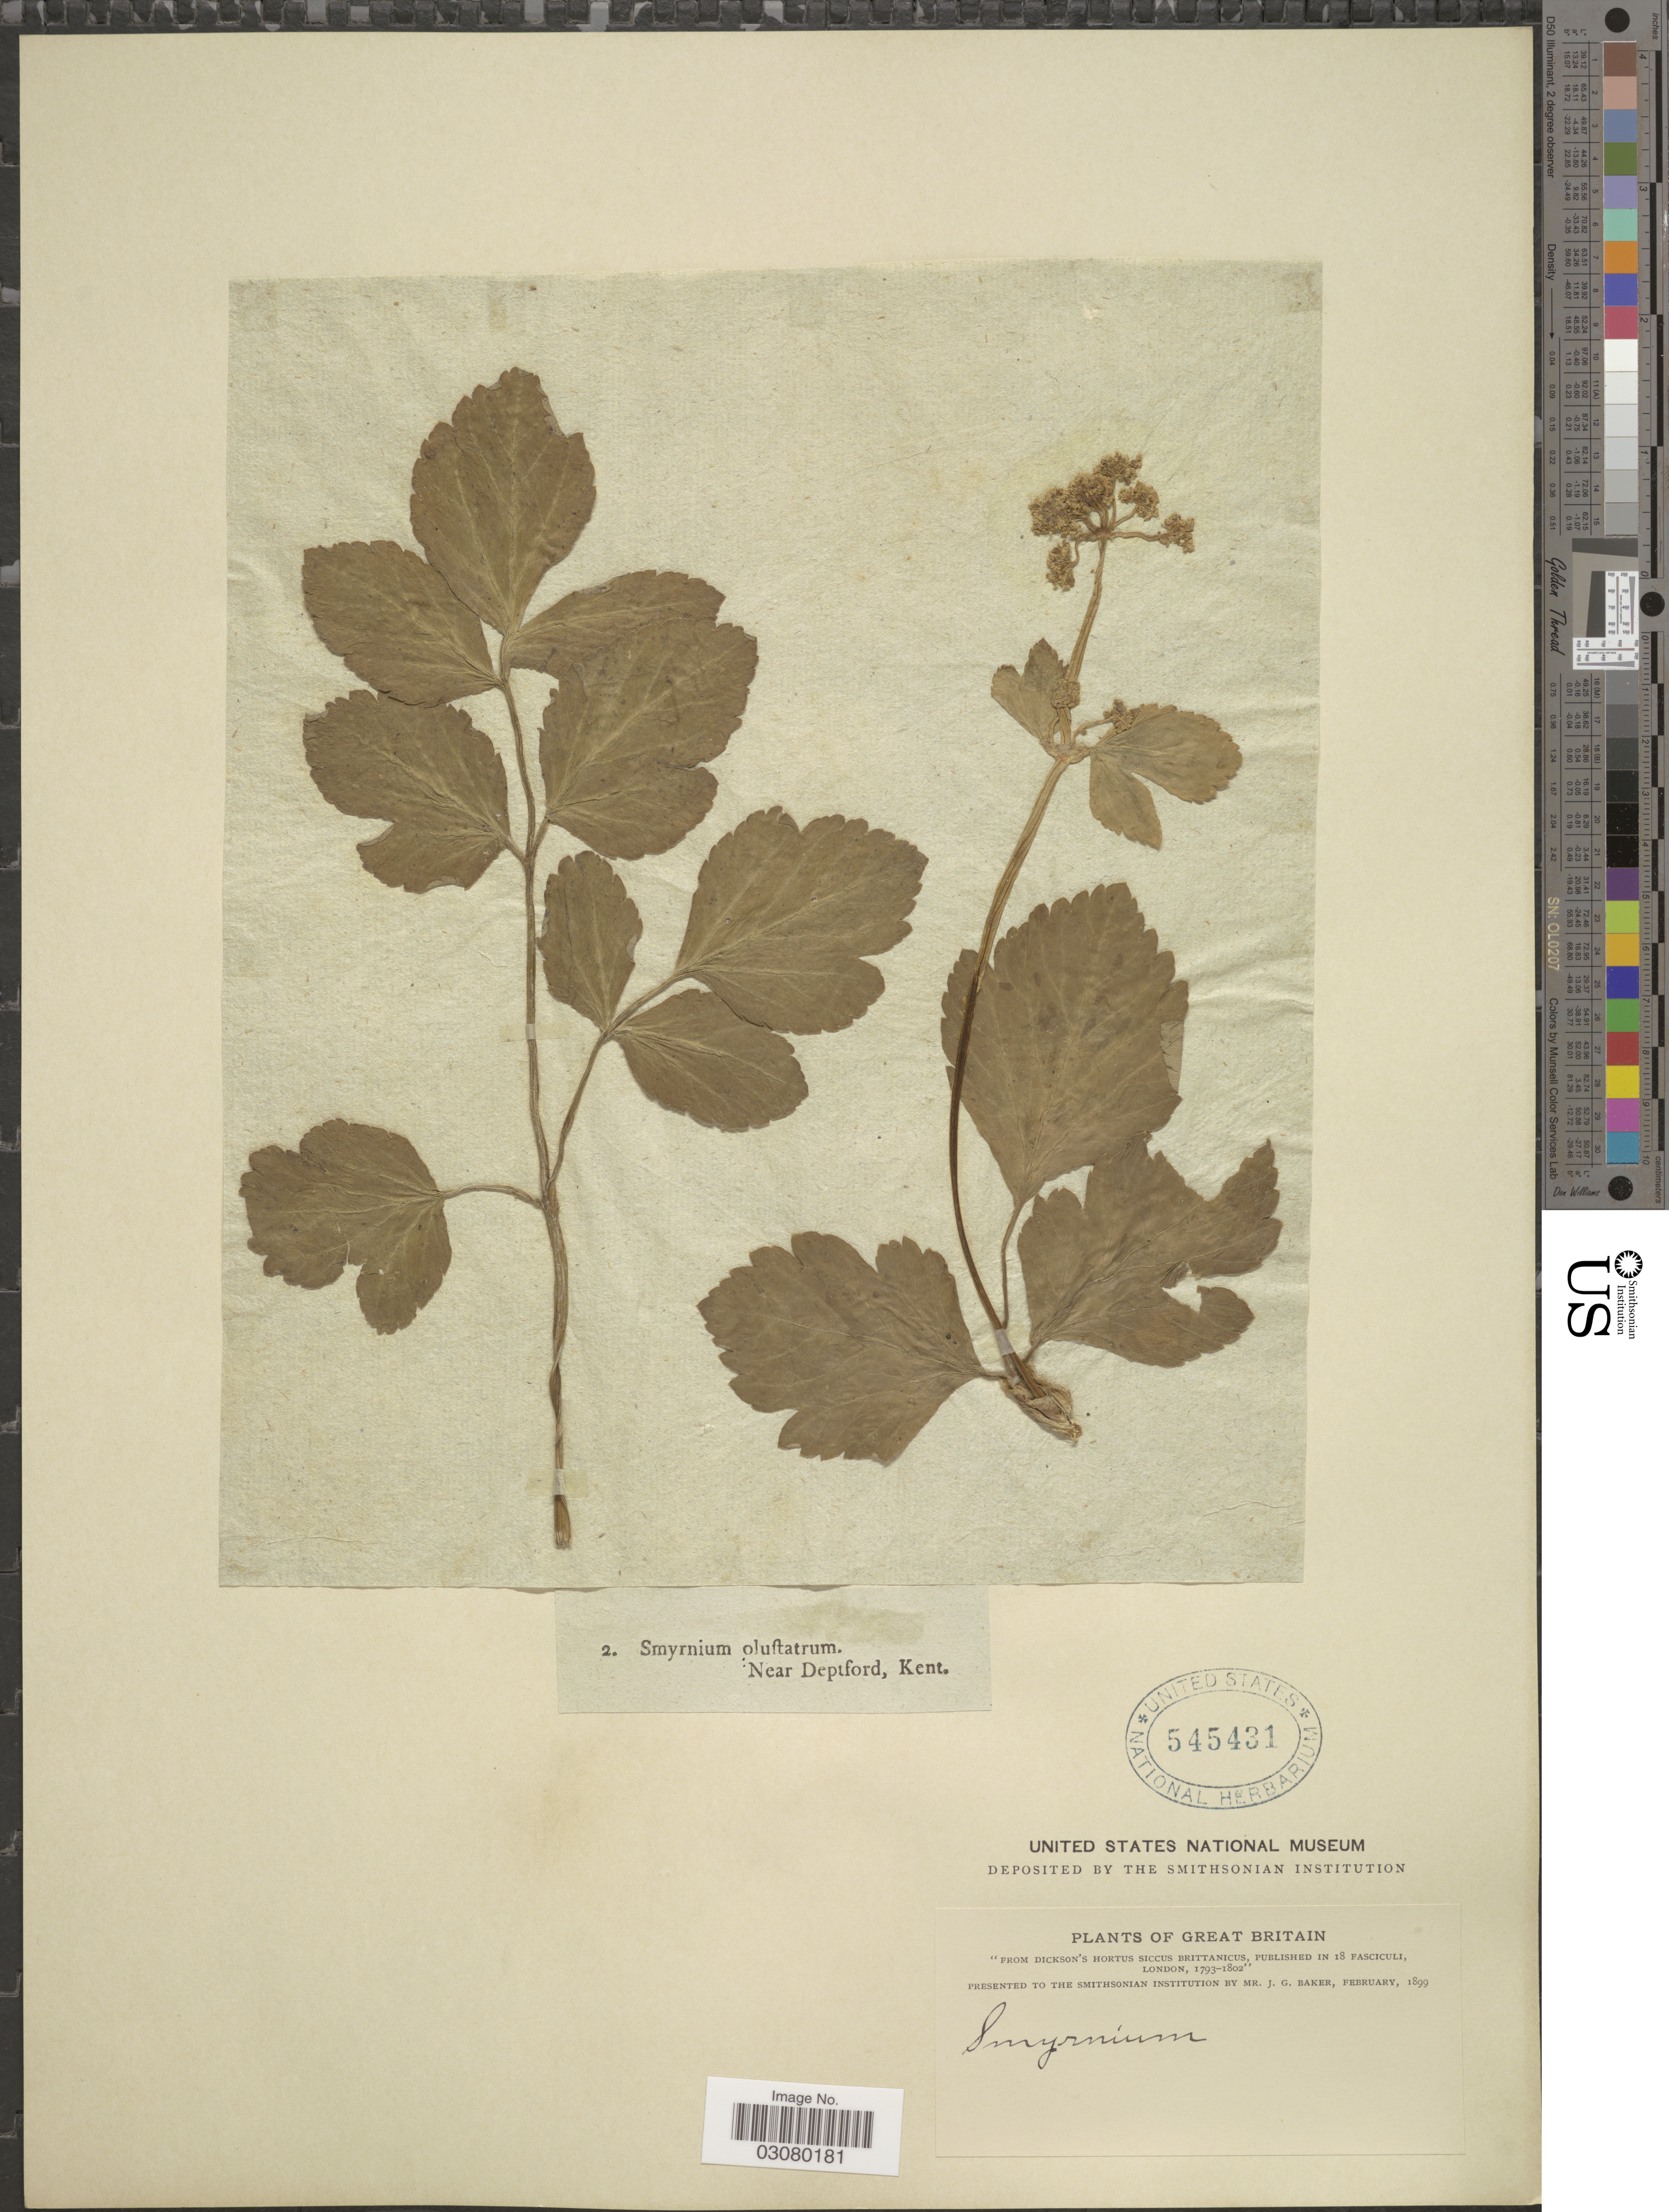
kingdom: Plantae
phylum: Tracheophyta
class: Magnoliopsida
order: Apiales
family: Apiaceae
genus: Smyrnium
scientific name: Smyrnium olusatrum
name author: L.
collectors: J. G. Baker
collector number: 2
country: United Kingdom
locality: Near Deptford, Kent. Great Britain.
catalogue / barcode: US 545431